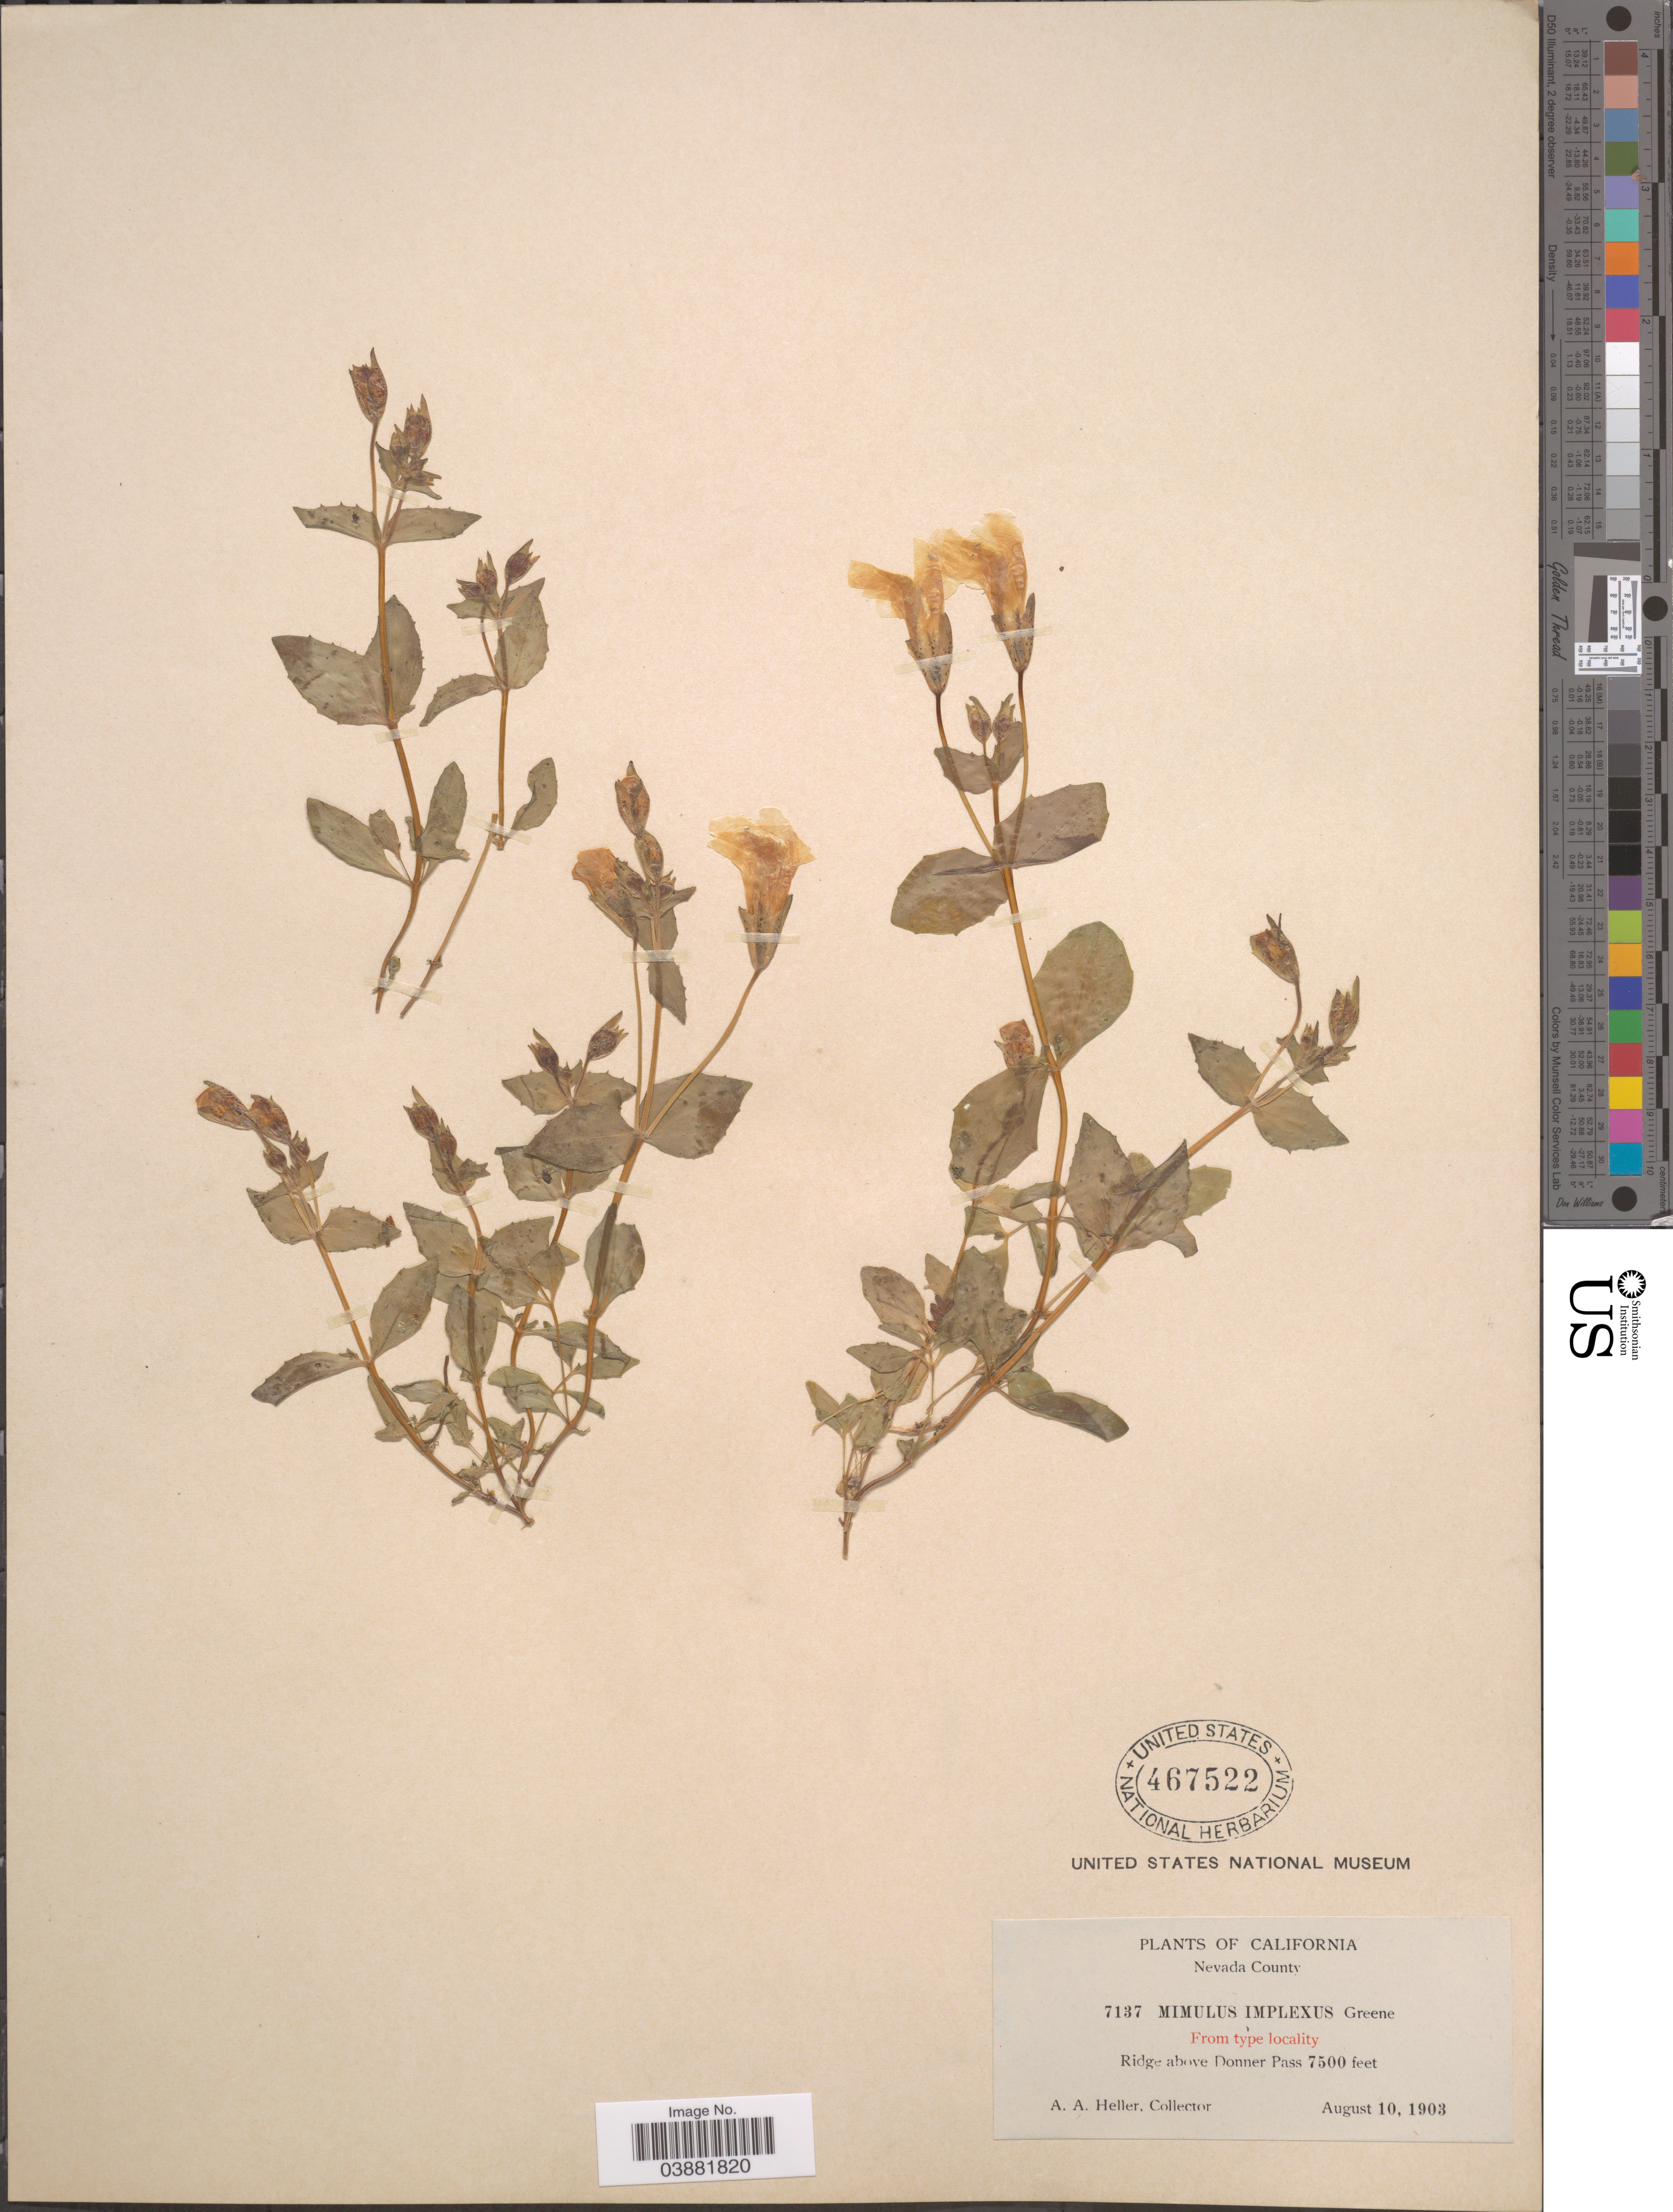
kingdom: Plantae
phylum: Tracheophyta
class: Magnoliopsida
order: Lamiales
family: Phrymaceae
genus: Mimulus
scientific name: Mimulus implexus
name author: Greene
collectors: A. A. Heller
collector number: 7137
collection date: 1903-08-10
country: United States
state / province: California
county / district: Nevada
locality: Nevada County. Ridge above Donner Pass.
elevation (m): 2286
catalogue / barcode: US 467522